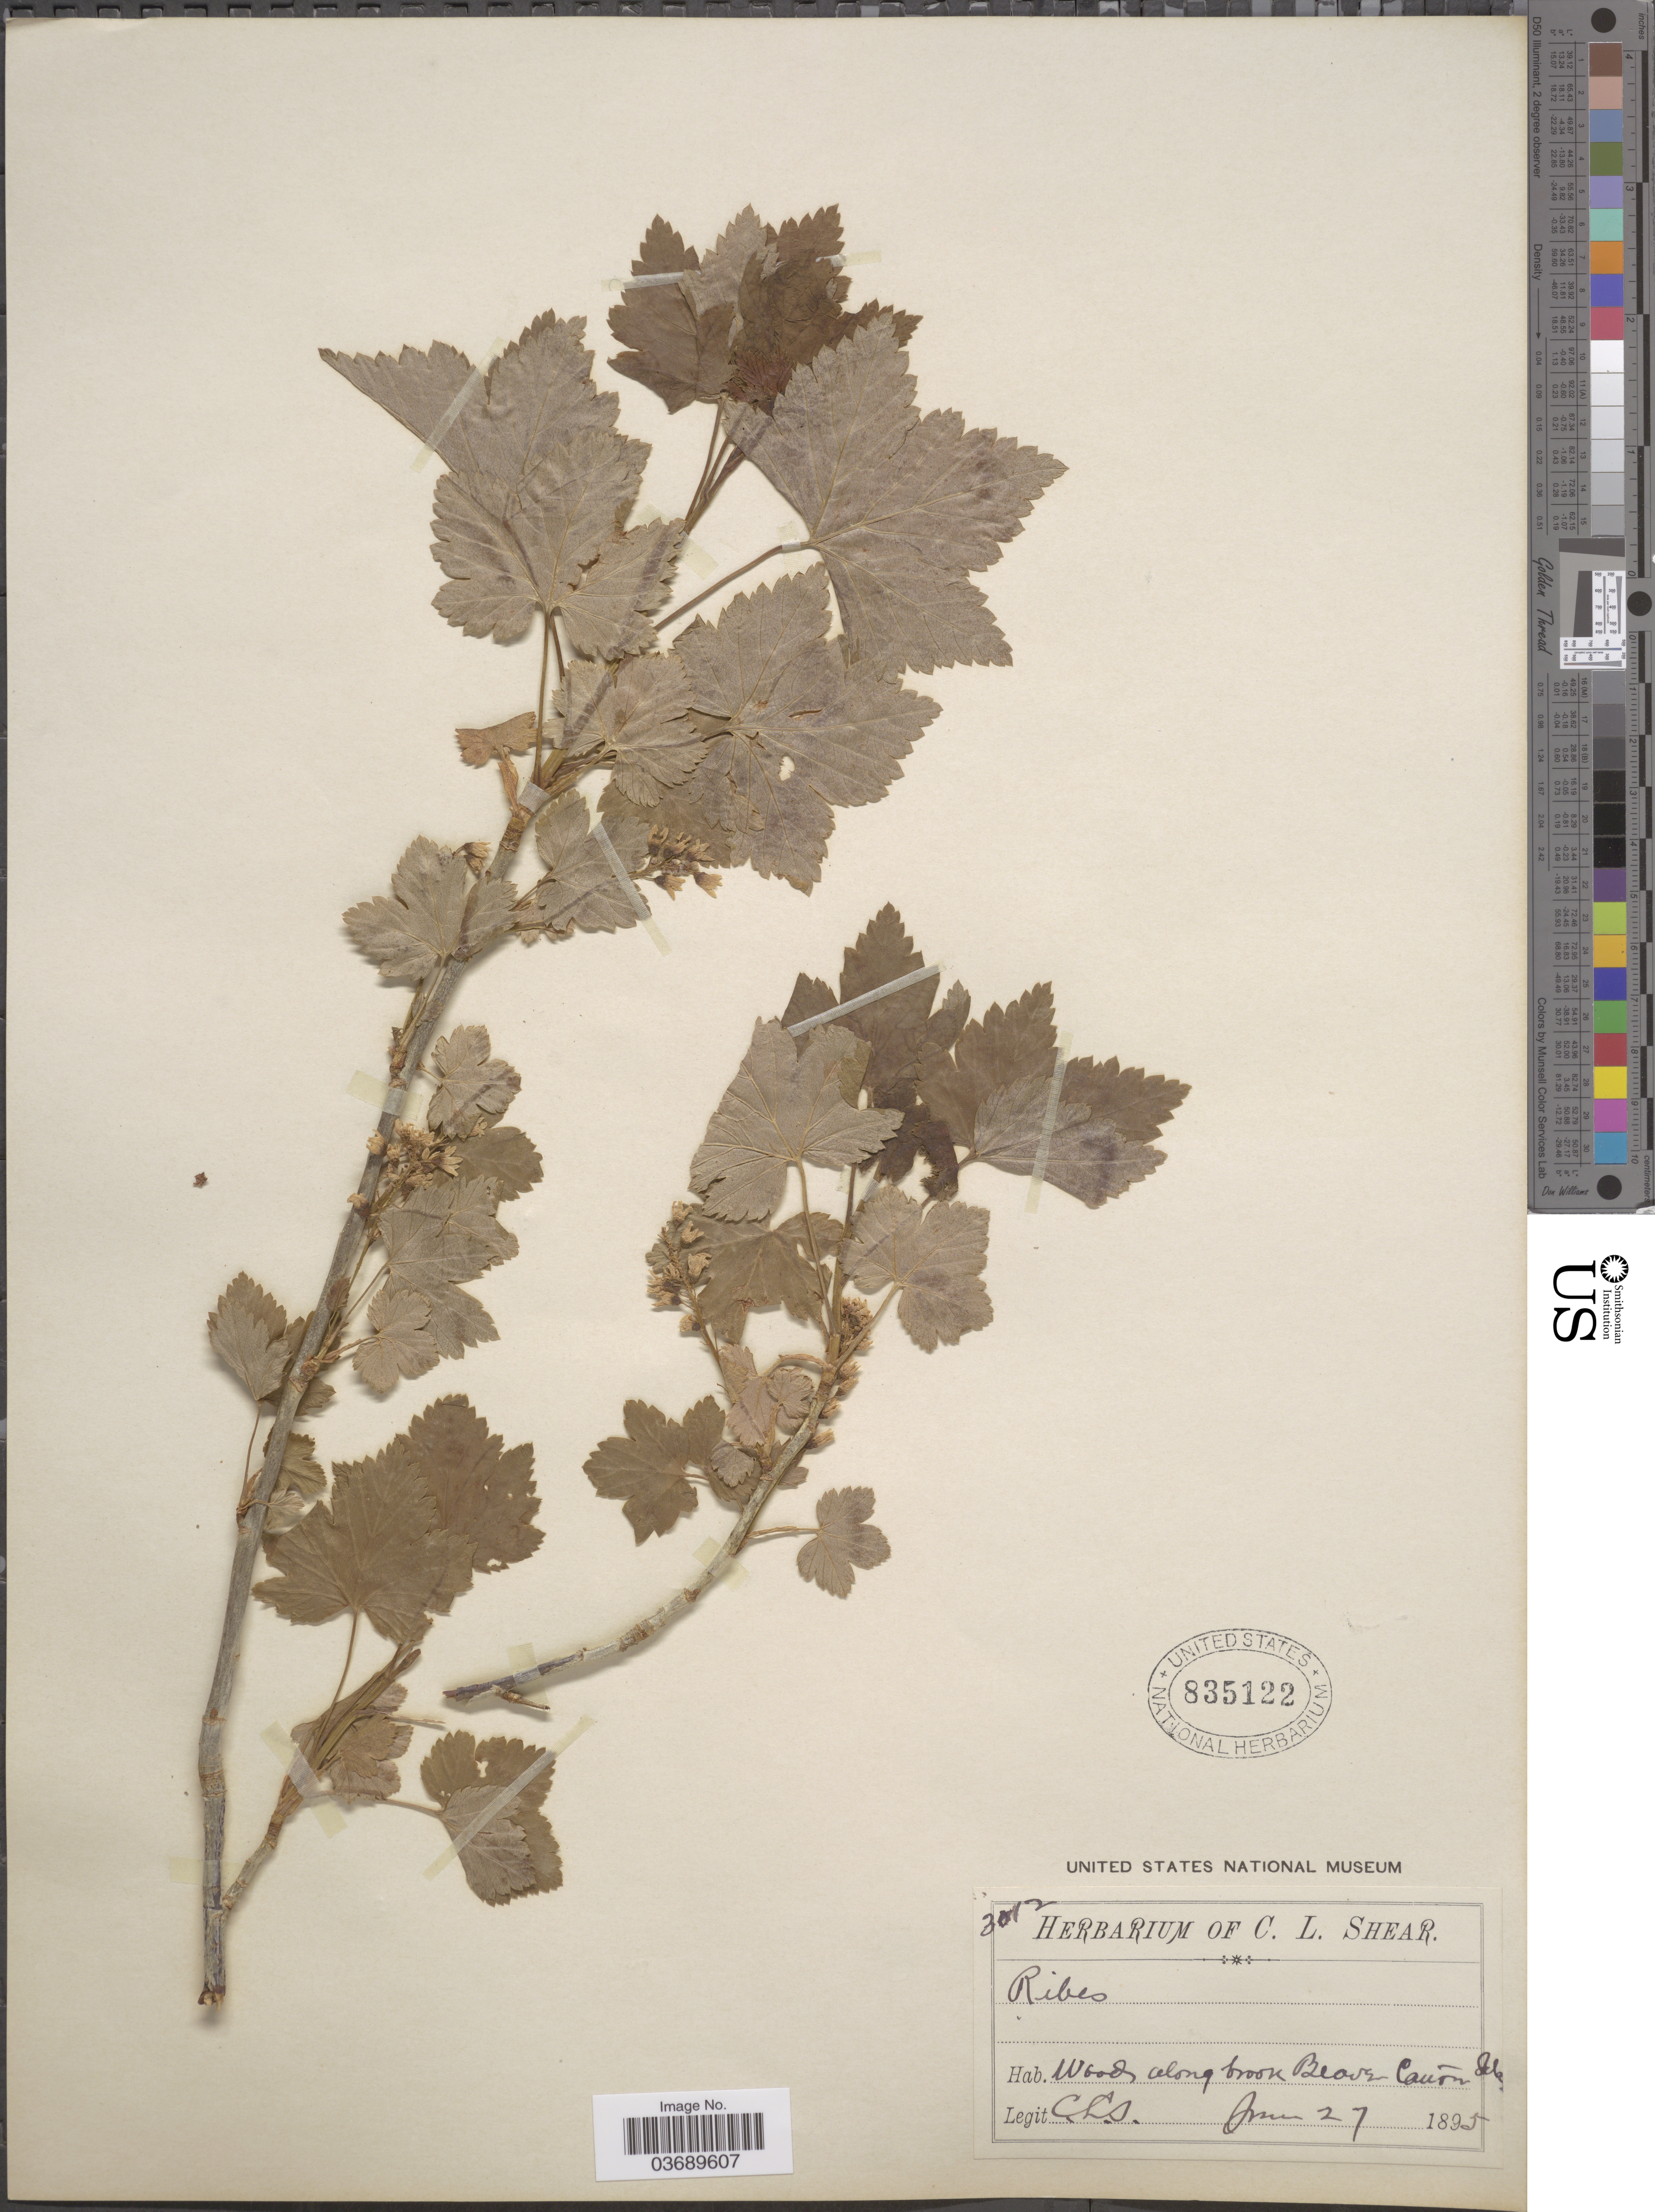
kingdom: Plantae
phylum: Tracheophyta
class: Magnoliopsida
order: Saxifragales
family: Grossulariaceae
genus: Ribes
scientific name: Ribes sp.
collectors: C. L. Shear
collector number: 3012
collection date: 1895-06-27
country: United States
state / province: Idaho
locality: Wood along brook Beaver Canon !.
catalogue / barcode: US 835122